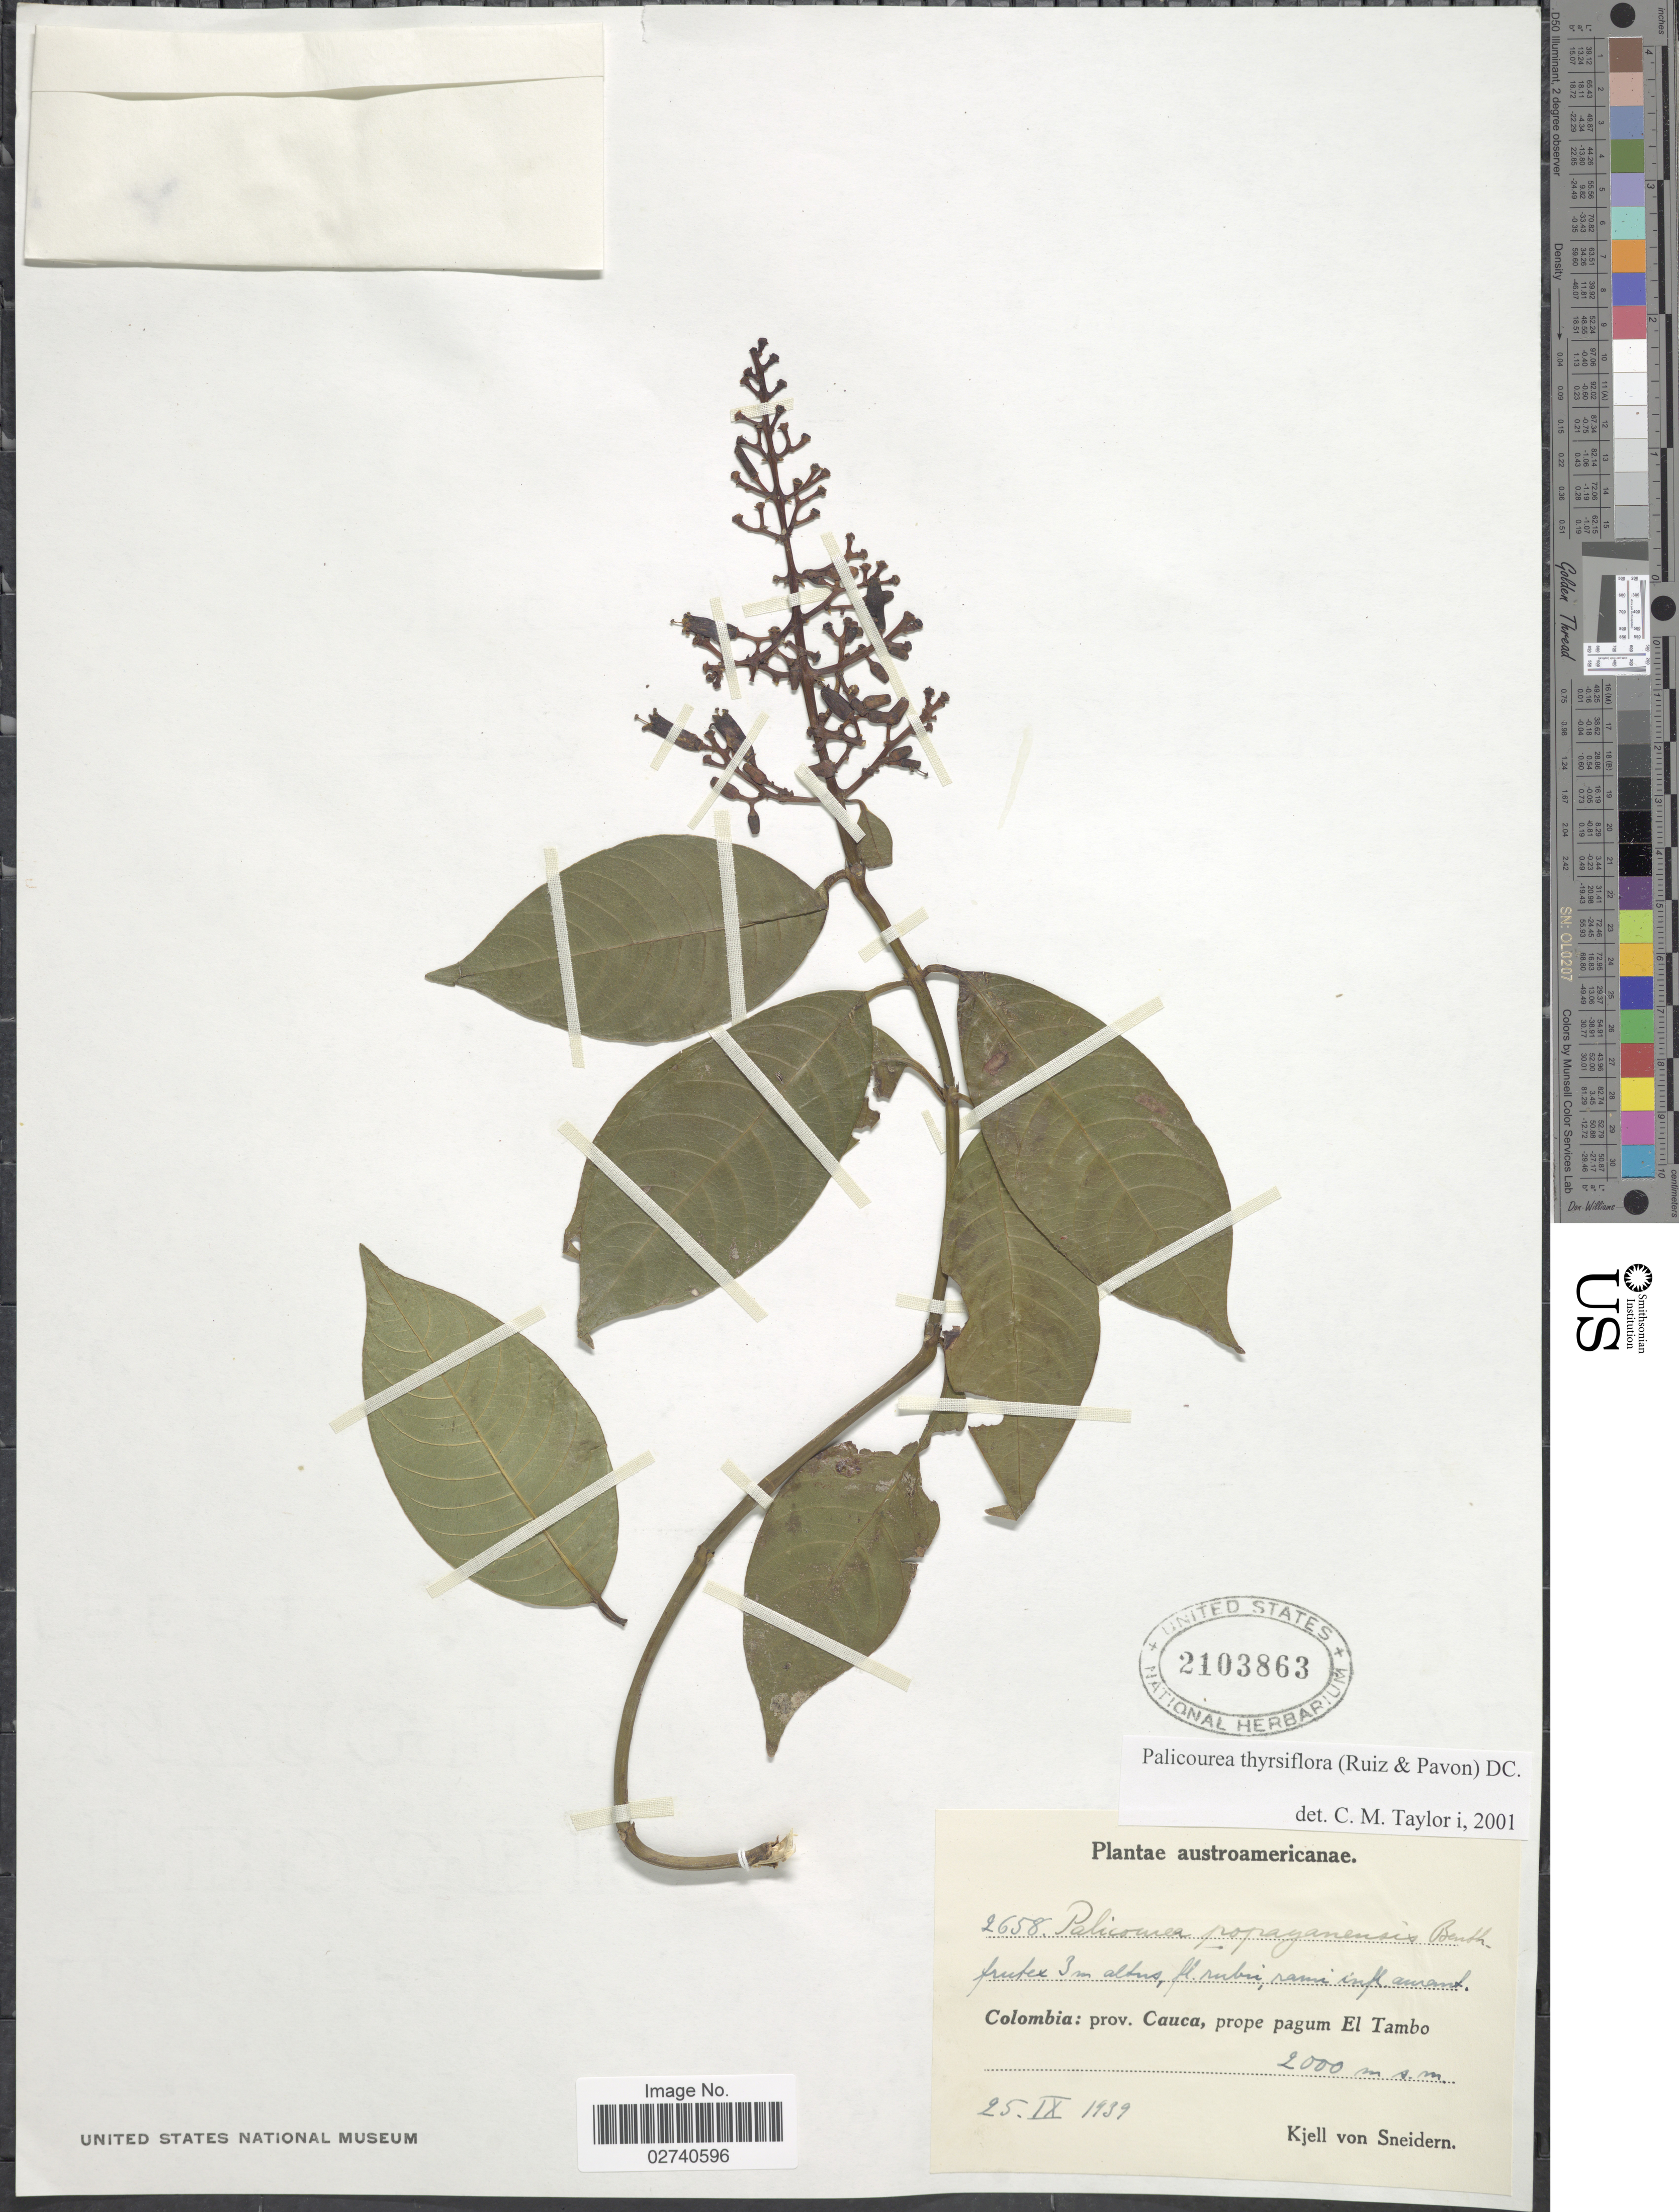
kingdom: Plantae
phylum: Tracheophyta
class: Magnoliopsida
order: Gentianales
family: Rubiaceae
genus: Palicourea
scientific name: Palicourea thyrsiflora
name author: (Ruiz & Pav.) DC.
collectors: K. von Sneidern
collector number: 2658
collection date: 1939-09-25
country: Colombia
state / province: Cauca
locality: Prope pagum El Tambo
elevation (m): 2000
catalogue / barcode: US 2103863